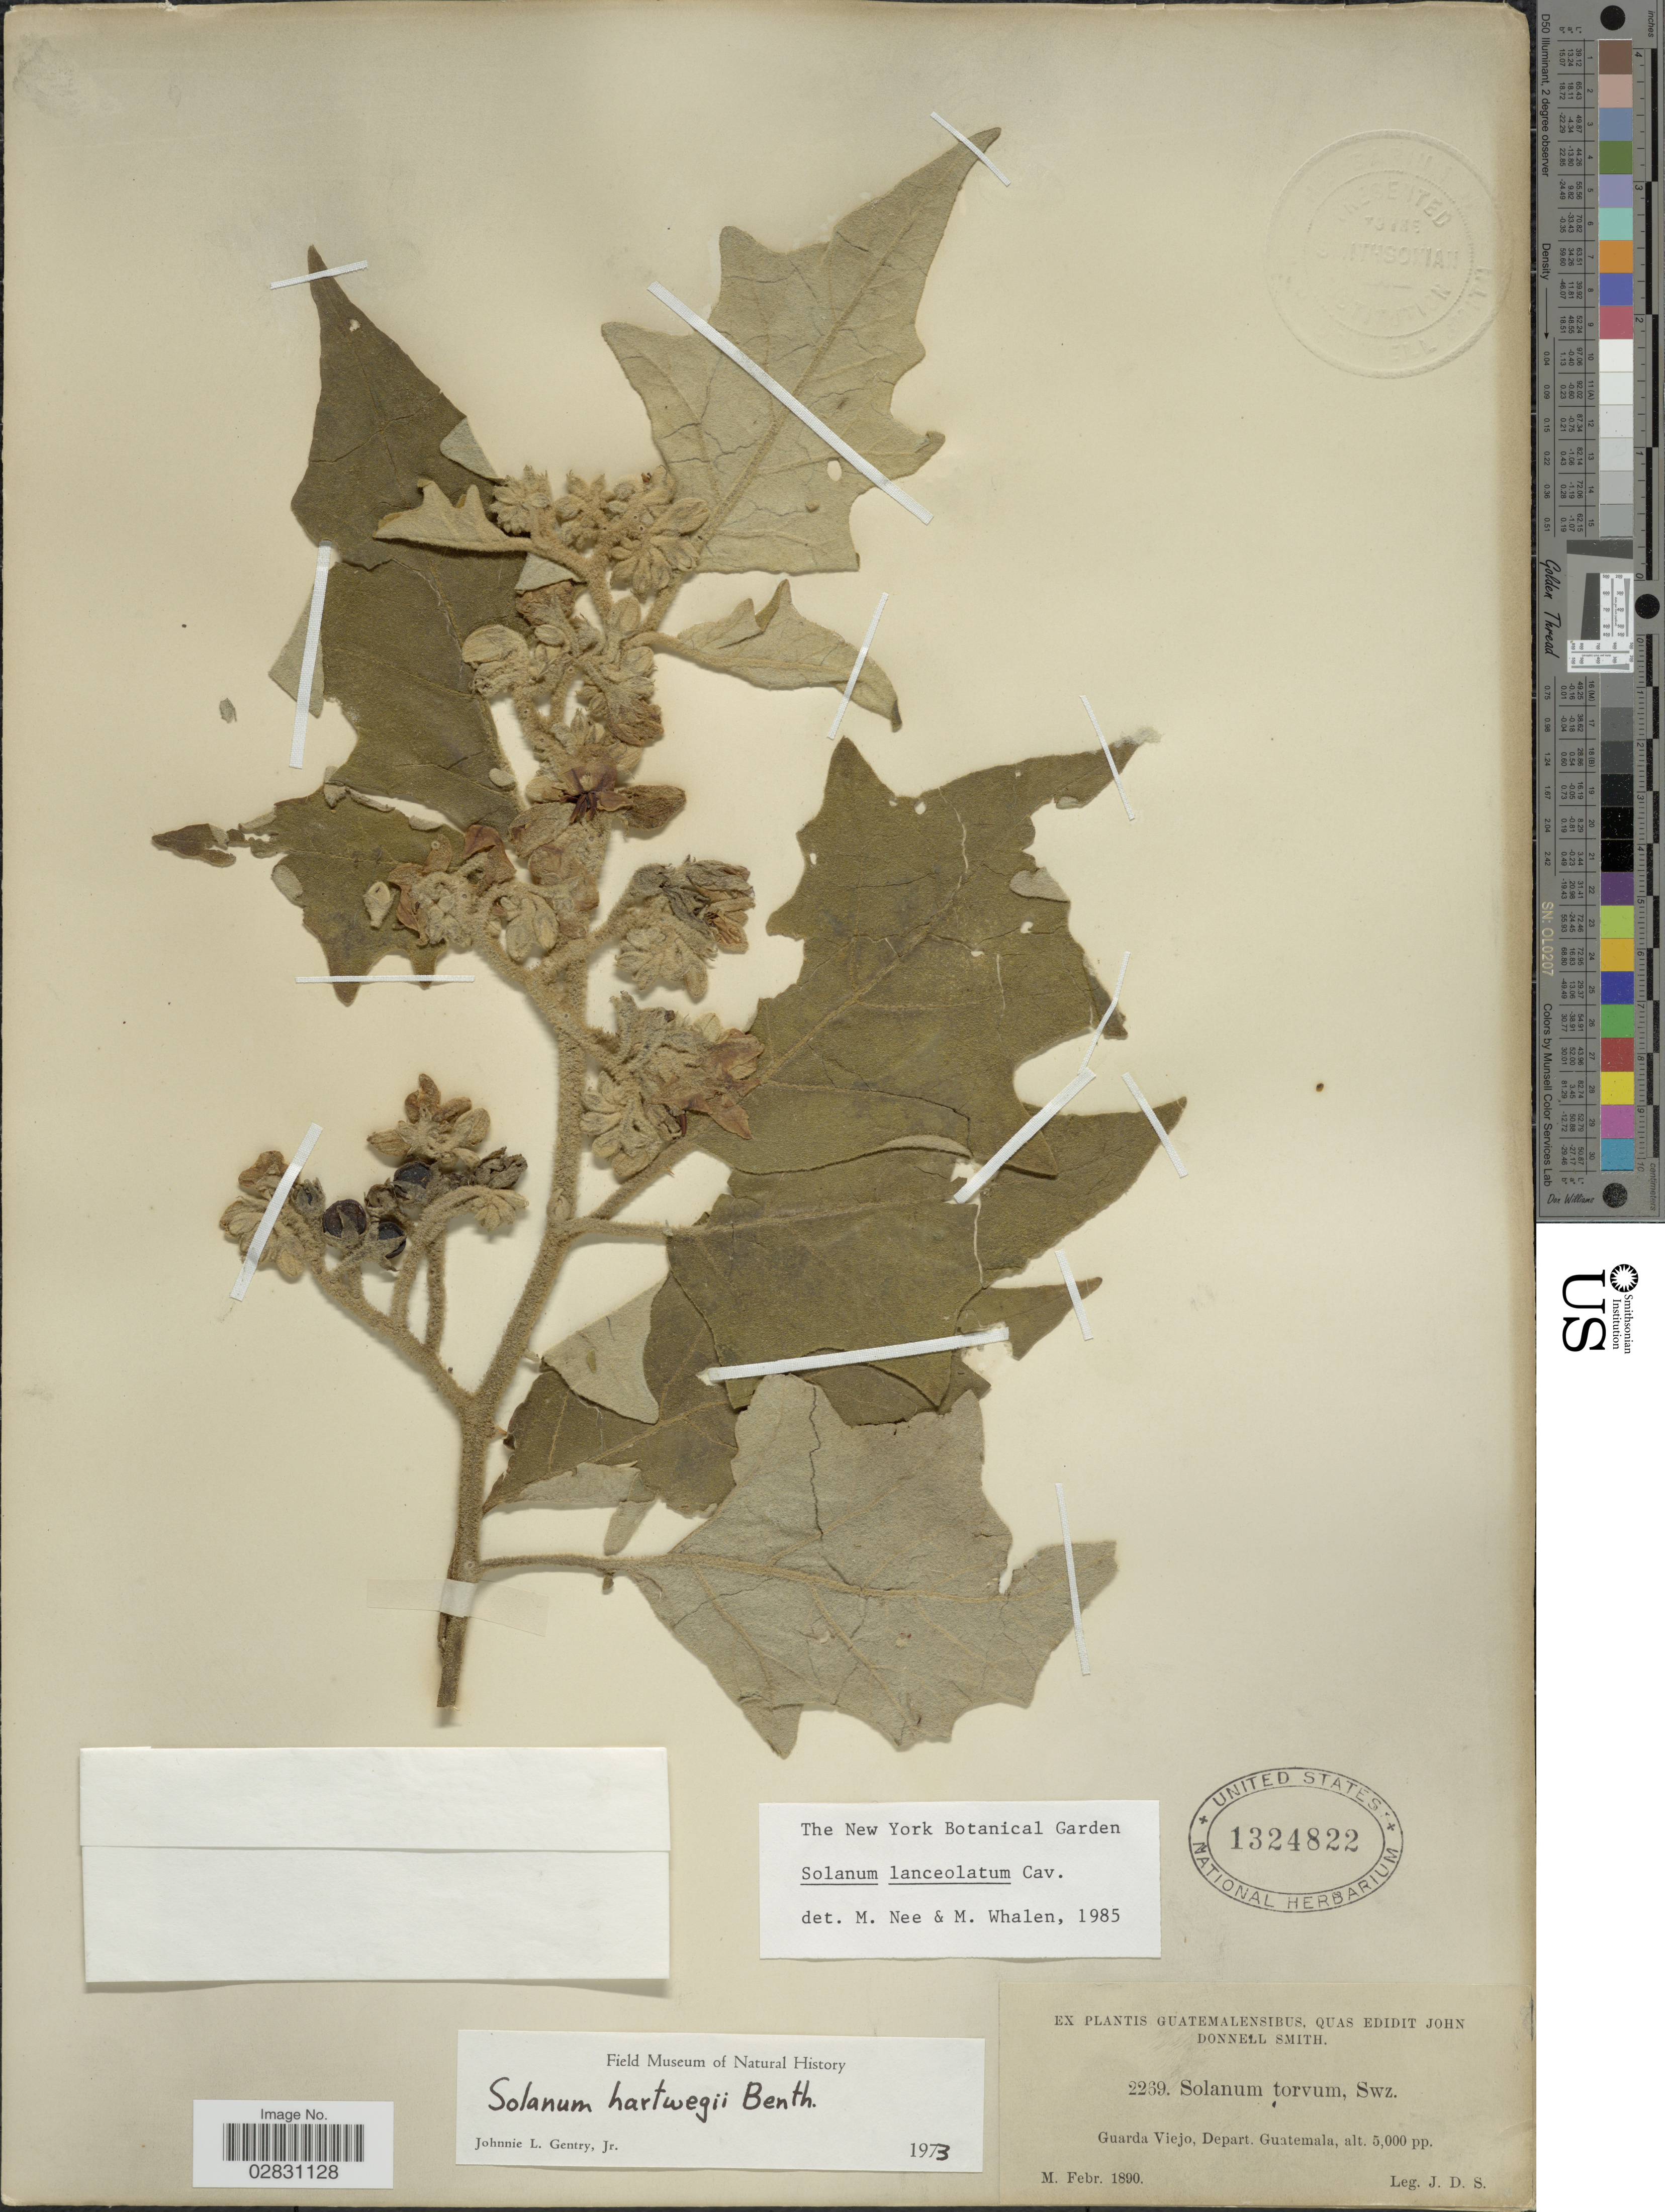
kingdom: Plantae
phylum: Tracheophyta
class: Magnoliopsida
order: Solanales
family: Solanaceae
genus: Solanum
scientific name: Solanum lanceolatum Berthault, nom. illeg.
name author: Berthault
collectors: J. Donnell Smith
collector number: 2269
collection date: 1890-02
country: Guatemala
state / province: Guatemala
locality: Guarda Viejo, Depart. Guatemala.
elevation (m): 1524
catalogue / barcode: US 1324822